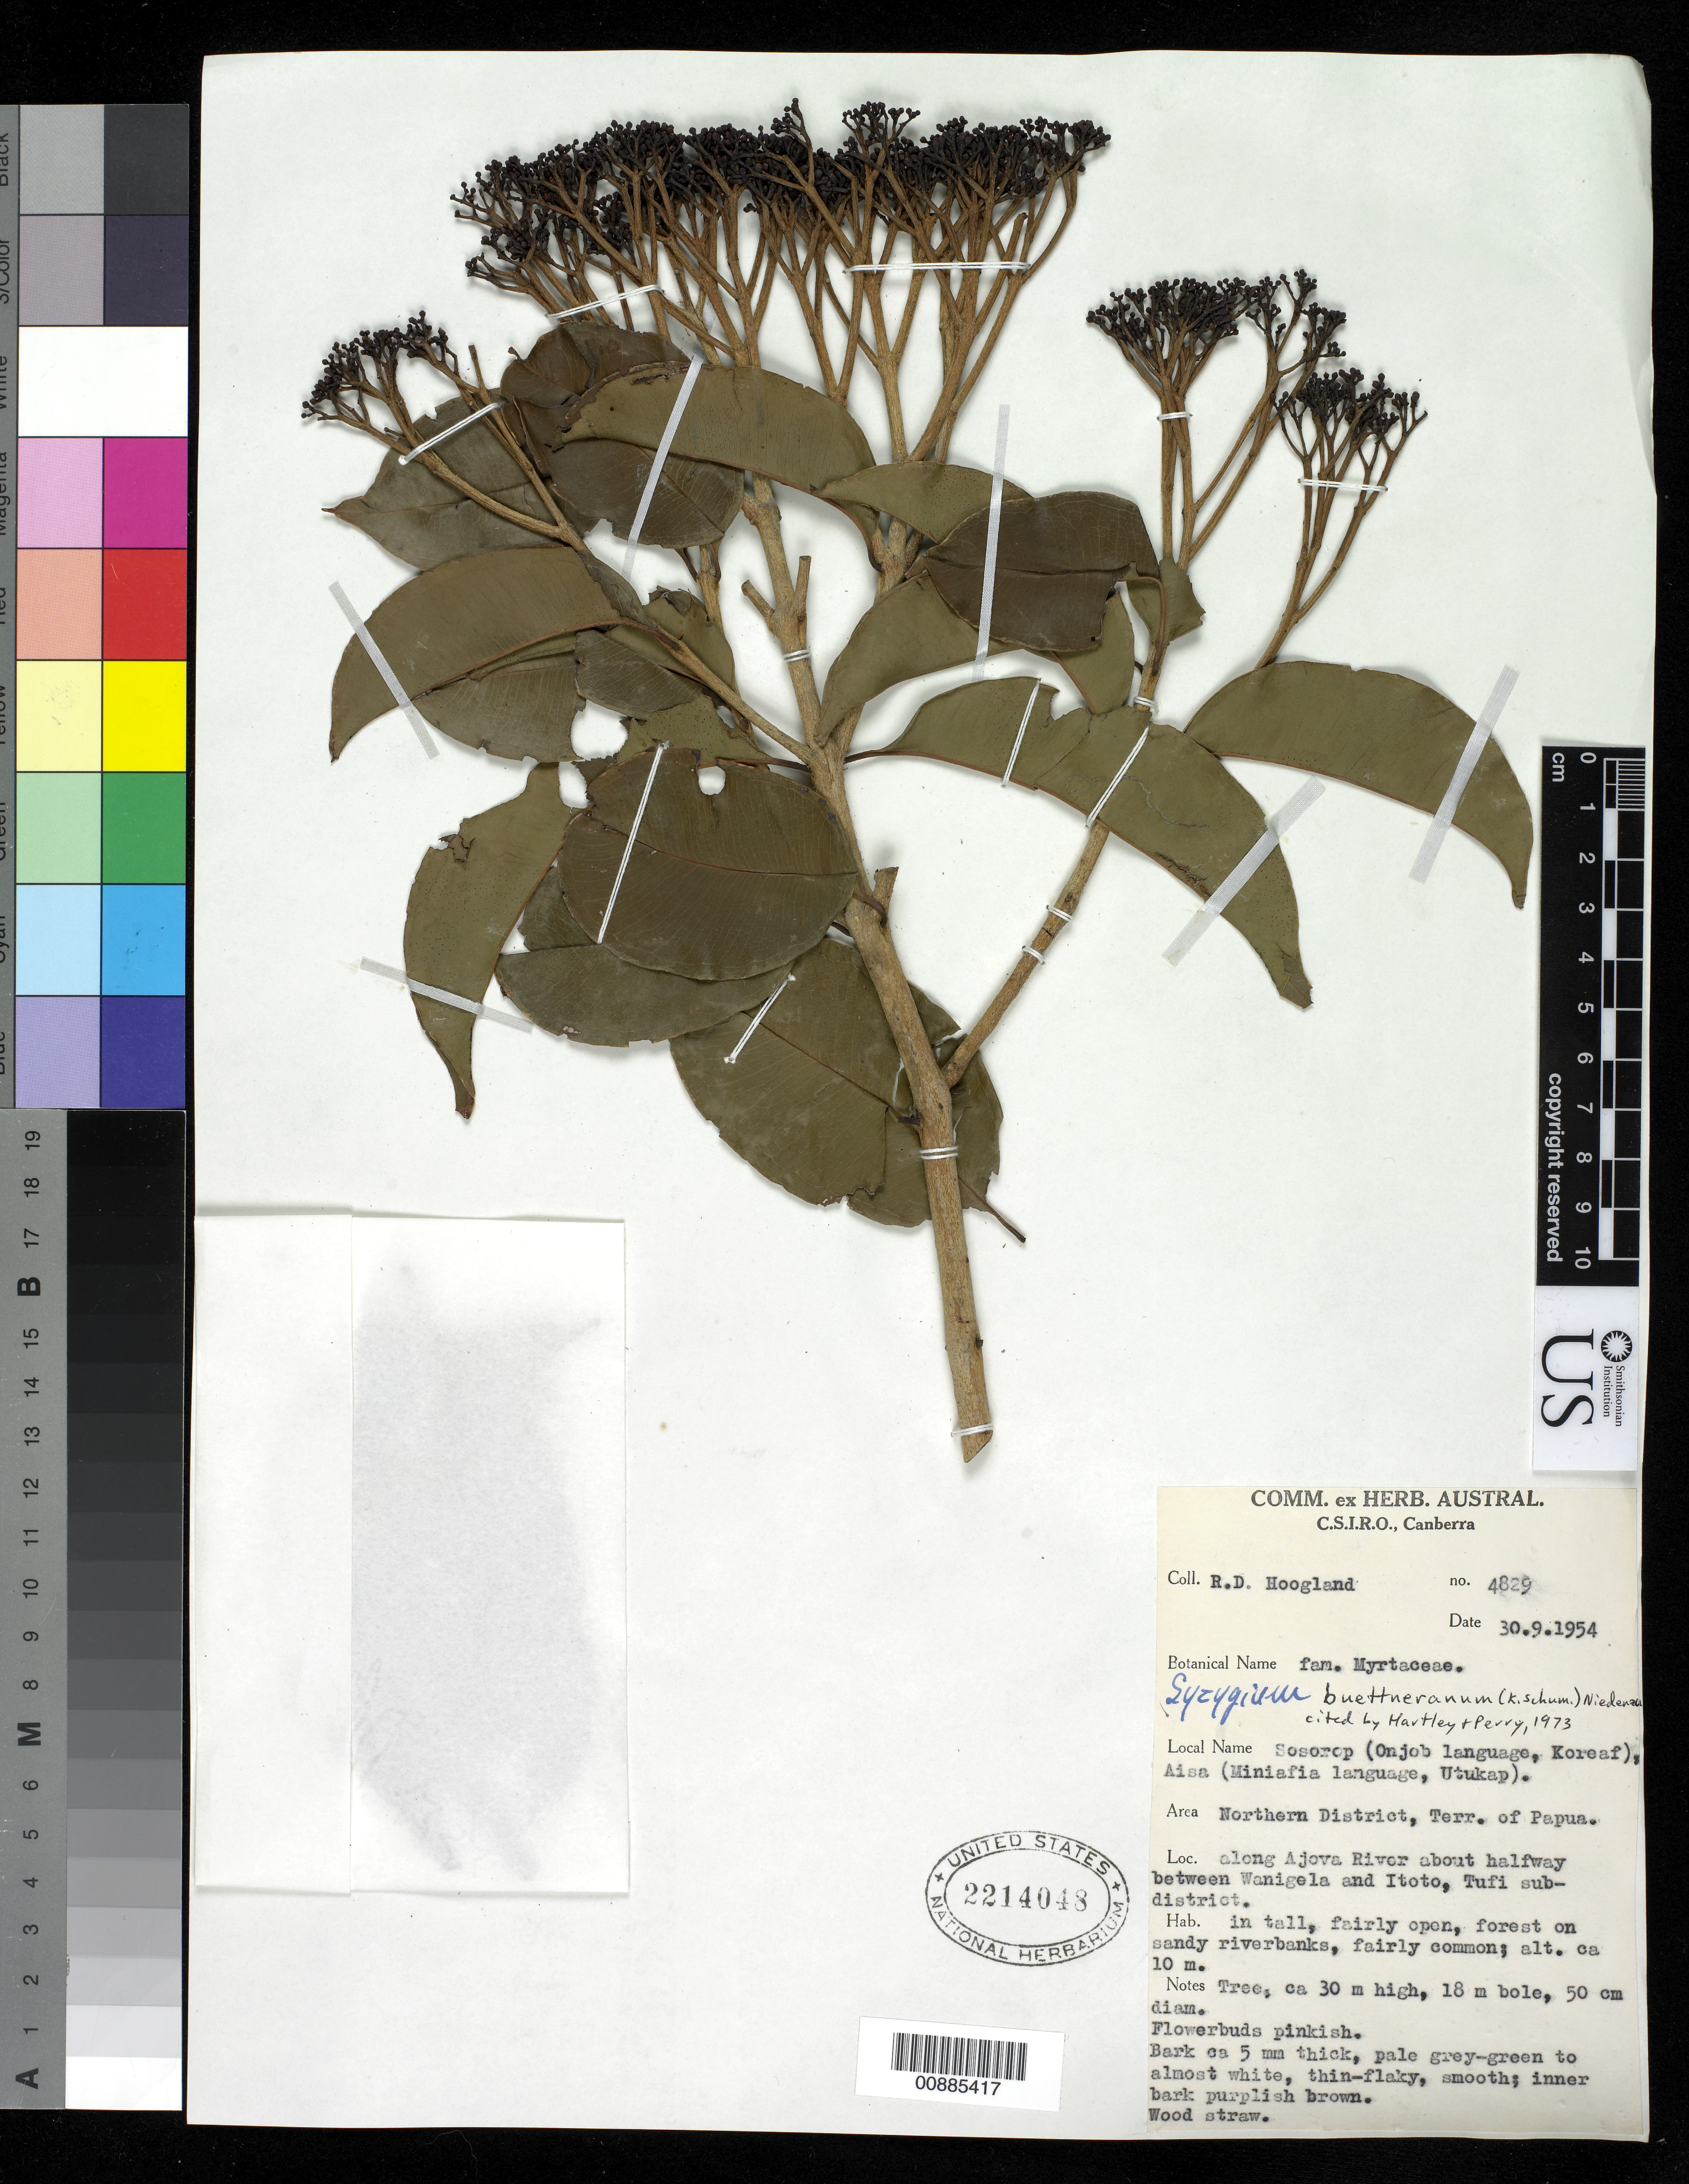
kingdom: Plantae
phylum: Tracheophyta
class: Magnoliopsida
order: Myrtales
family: Myrtaceae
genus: Syzygium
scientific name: Syzygium buettnerianum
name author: (K. Schum.) Nied.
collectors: R. D. Hoogland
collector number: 4829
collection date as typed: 30 Sep 1954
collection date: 1954-09-30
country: Papua New Guinea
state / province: Northern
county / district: Tufi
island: New Guinea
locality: along Ajova R. about halfway between Wanigela & Itoto, Tufi sub-district.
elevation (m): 10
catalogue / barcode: US 2214048